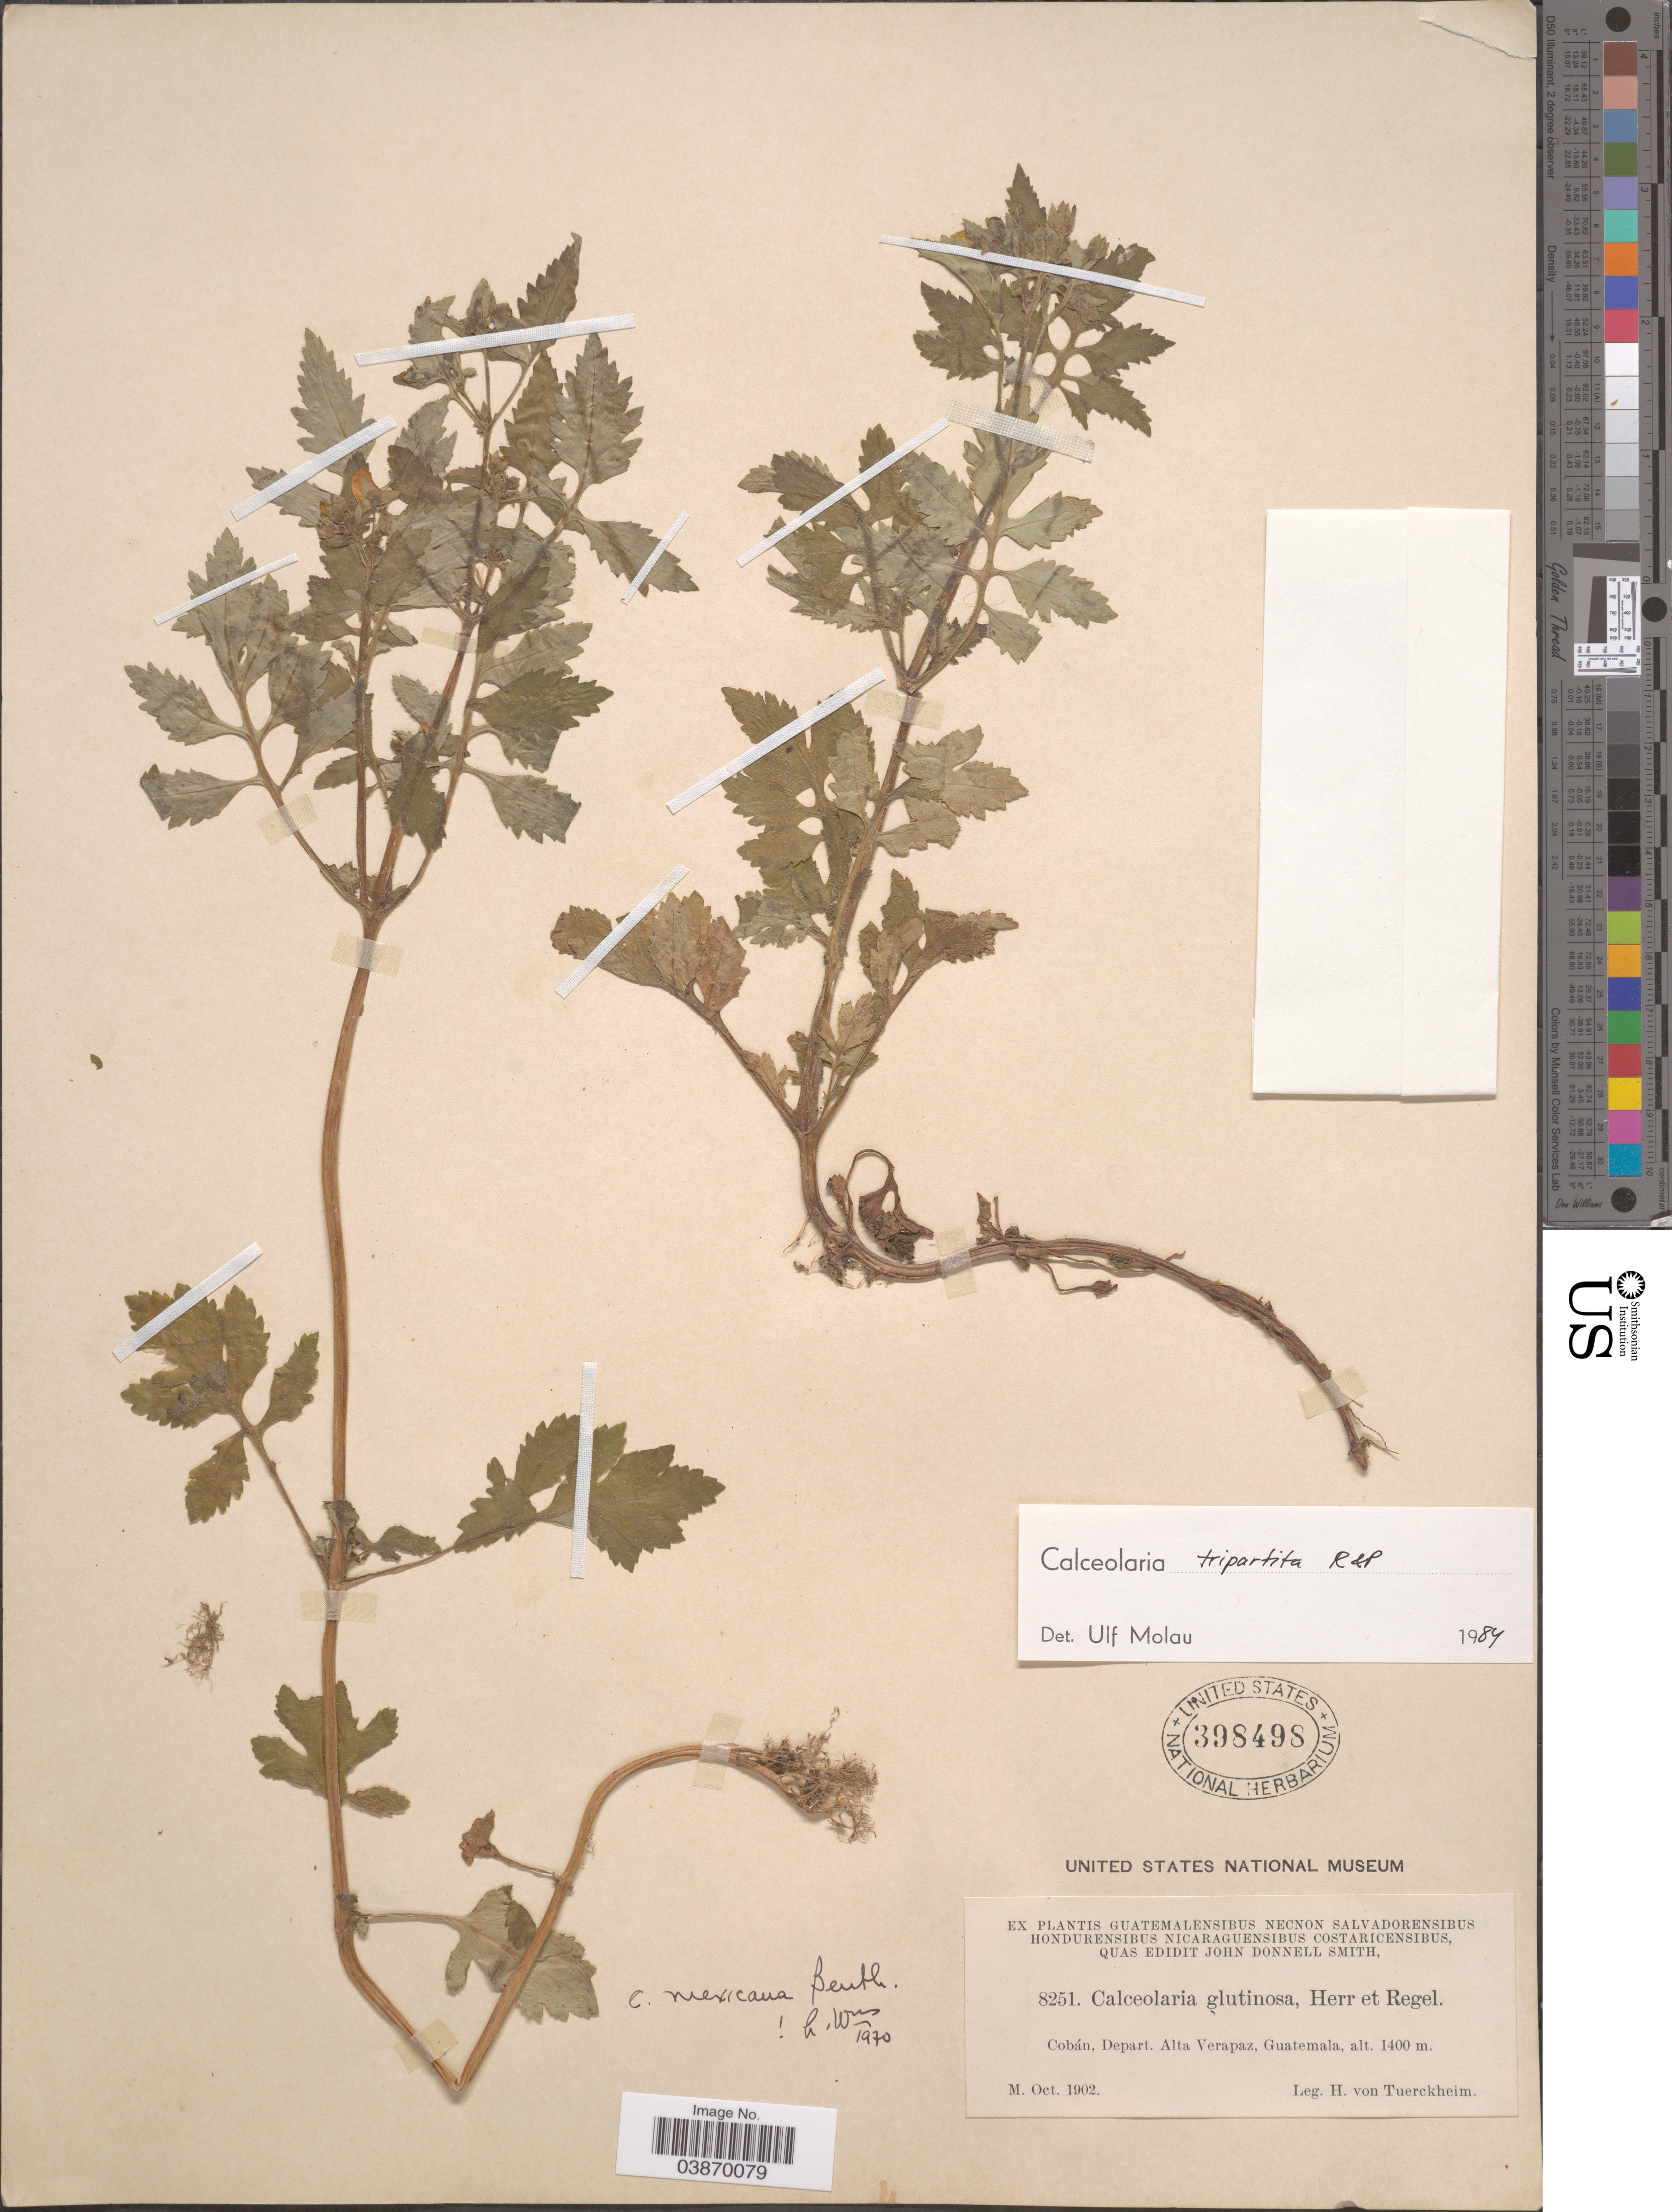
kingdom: Plantae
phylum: Tracheophyta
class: Magnoliopsida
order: Lamiales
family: Calceolariaceae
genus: Calceolaria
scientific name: Calceolaria tripartita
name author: Ruiz & Pav.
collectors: H. von Türckheim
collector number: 8251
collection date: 1902-10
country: Guatemala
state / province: Alta Verapaz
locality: Cobán, Depart. Alta Verapaz.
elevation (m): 1400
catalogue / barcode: US 398498